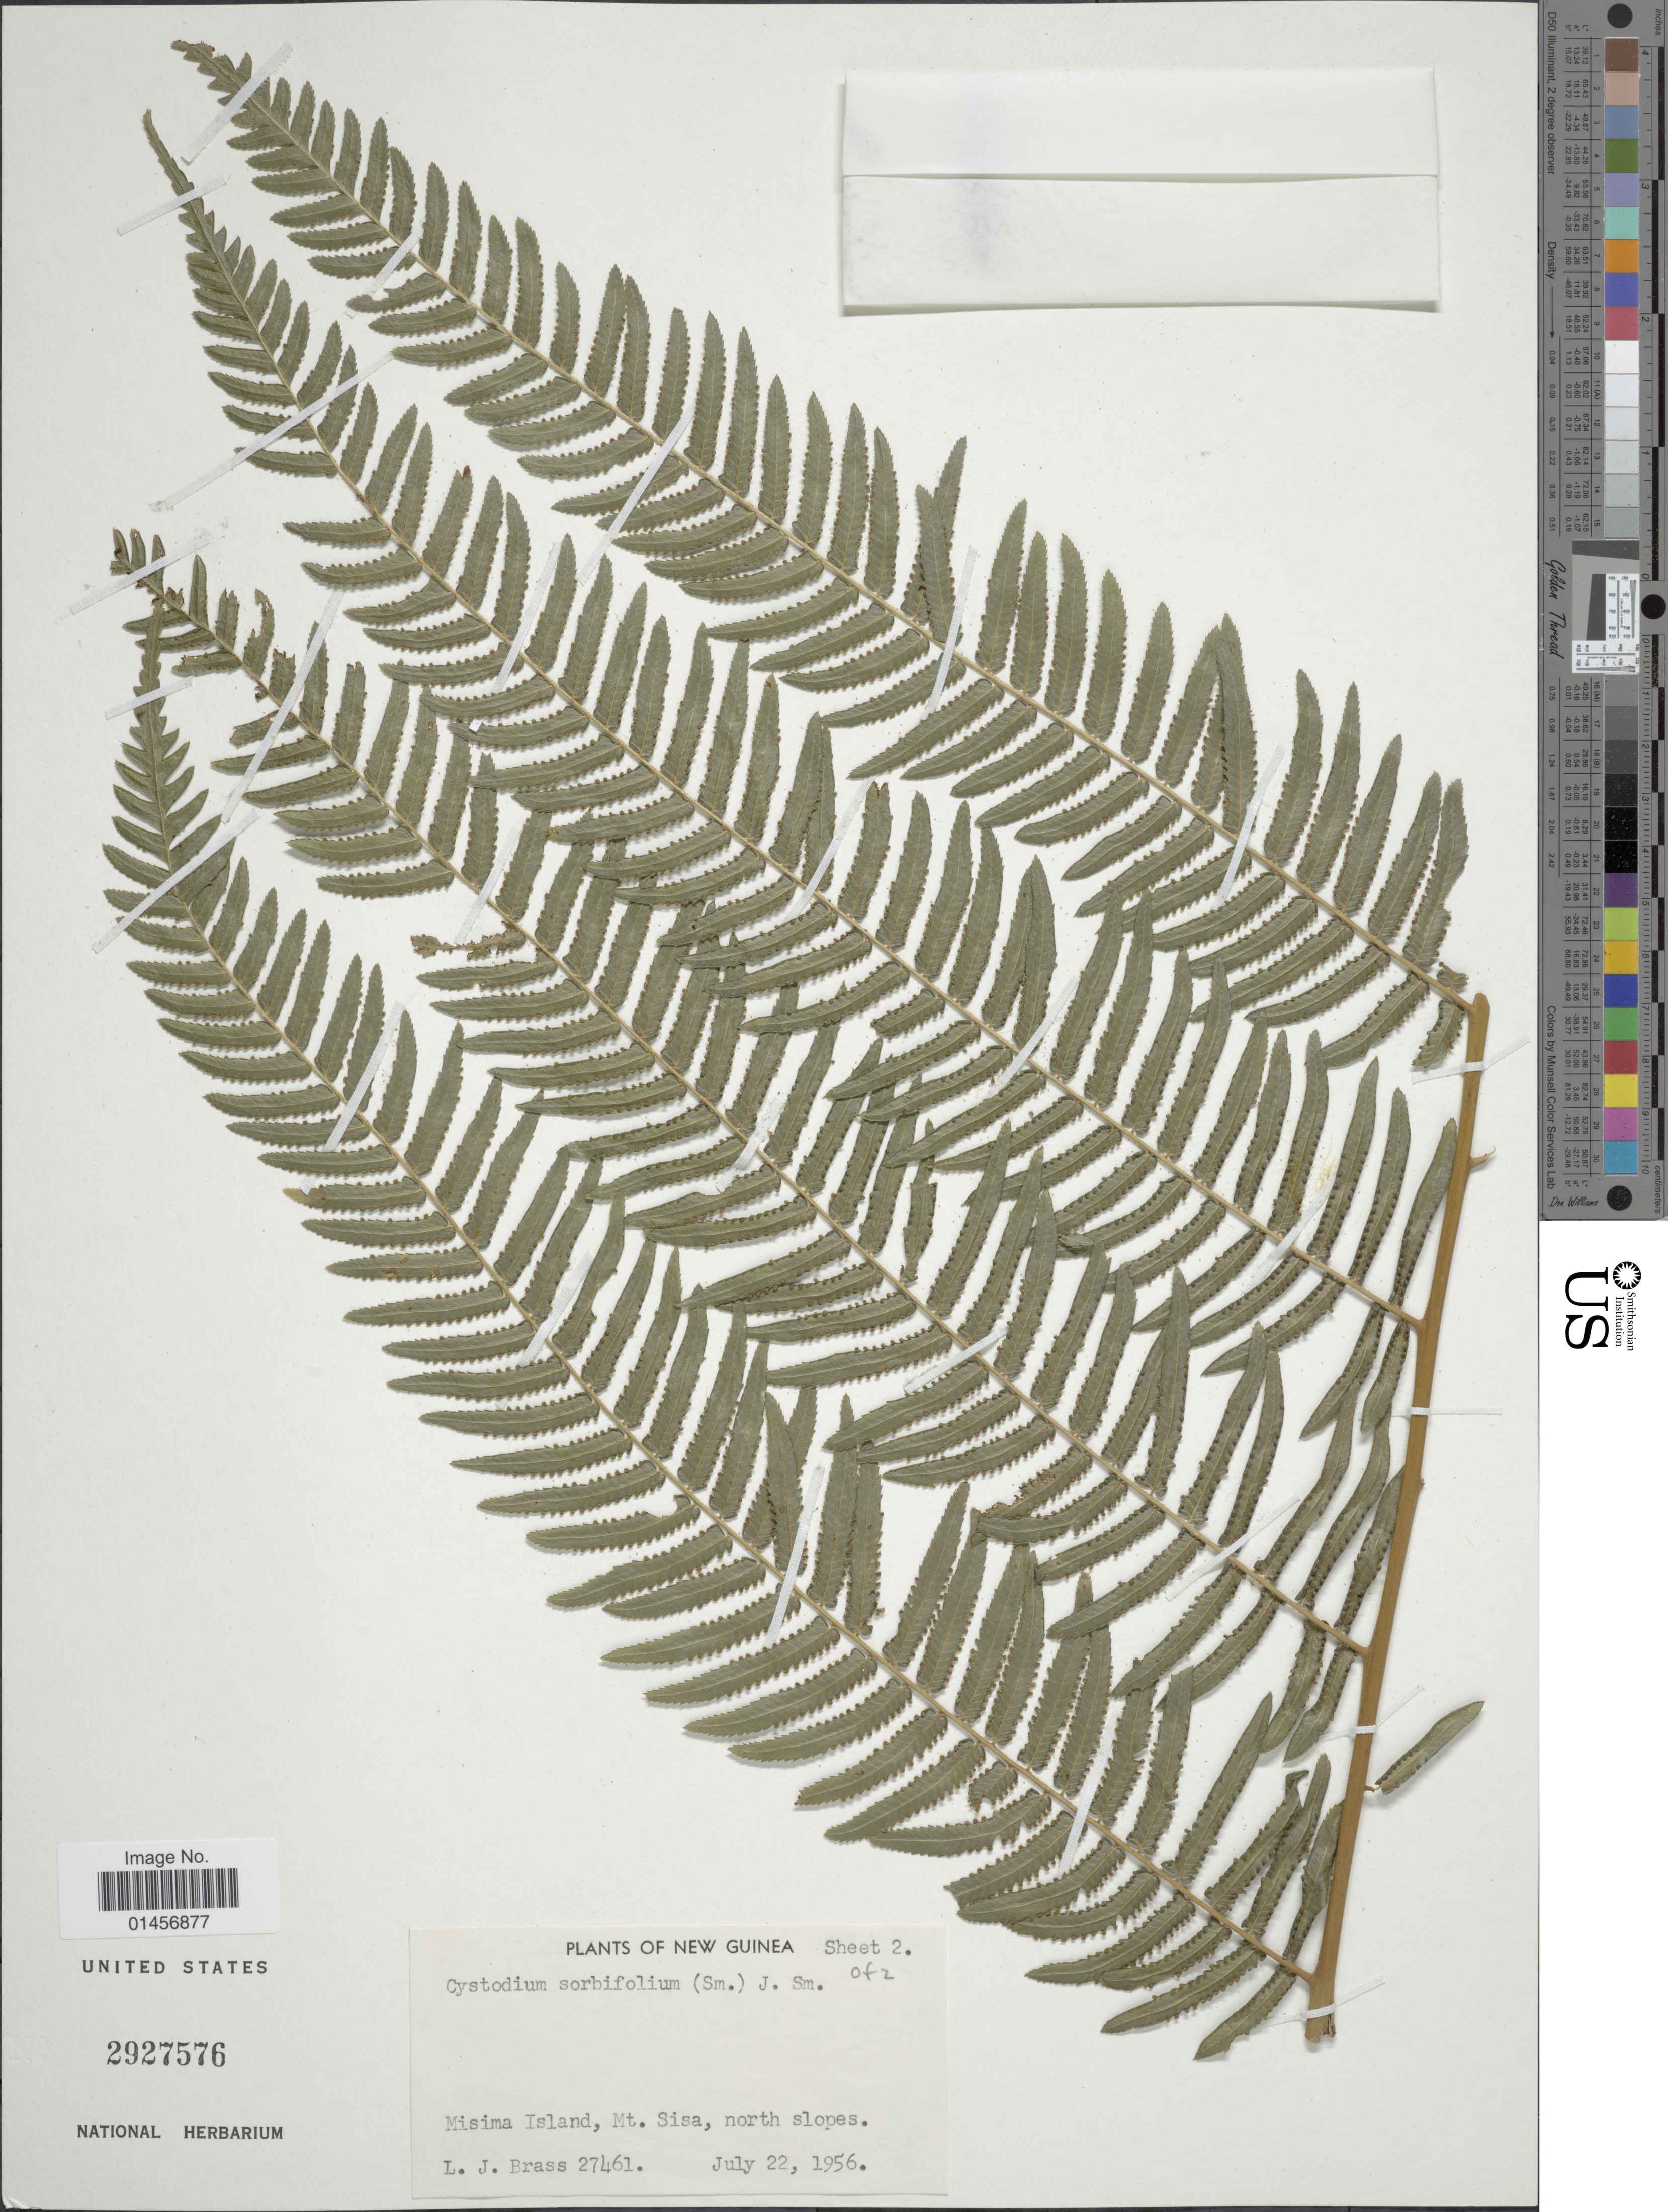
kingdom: Plantae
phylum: Tracheophyta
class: Polypodiopsida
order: Polypodiales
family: Cystodiaceae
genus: Cystodium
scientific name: Cystodium sorbifolium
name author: (J. Sm.) J. Sm.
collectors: L. J. Brass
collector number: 27461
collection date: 1956-07-22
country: Papua New Guinea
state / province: Milne Bay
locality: New Guinea, Misima Island, Mt. Sisa, north slopes.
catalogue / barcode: US 2927576